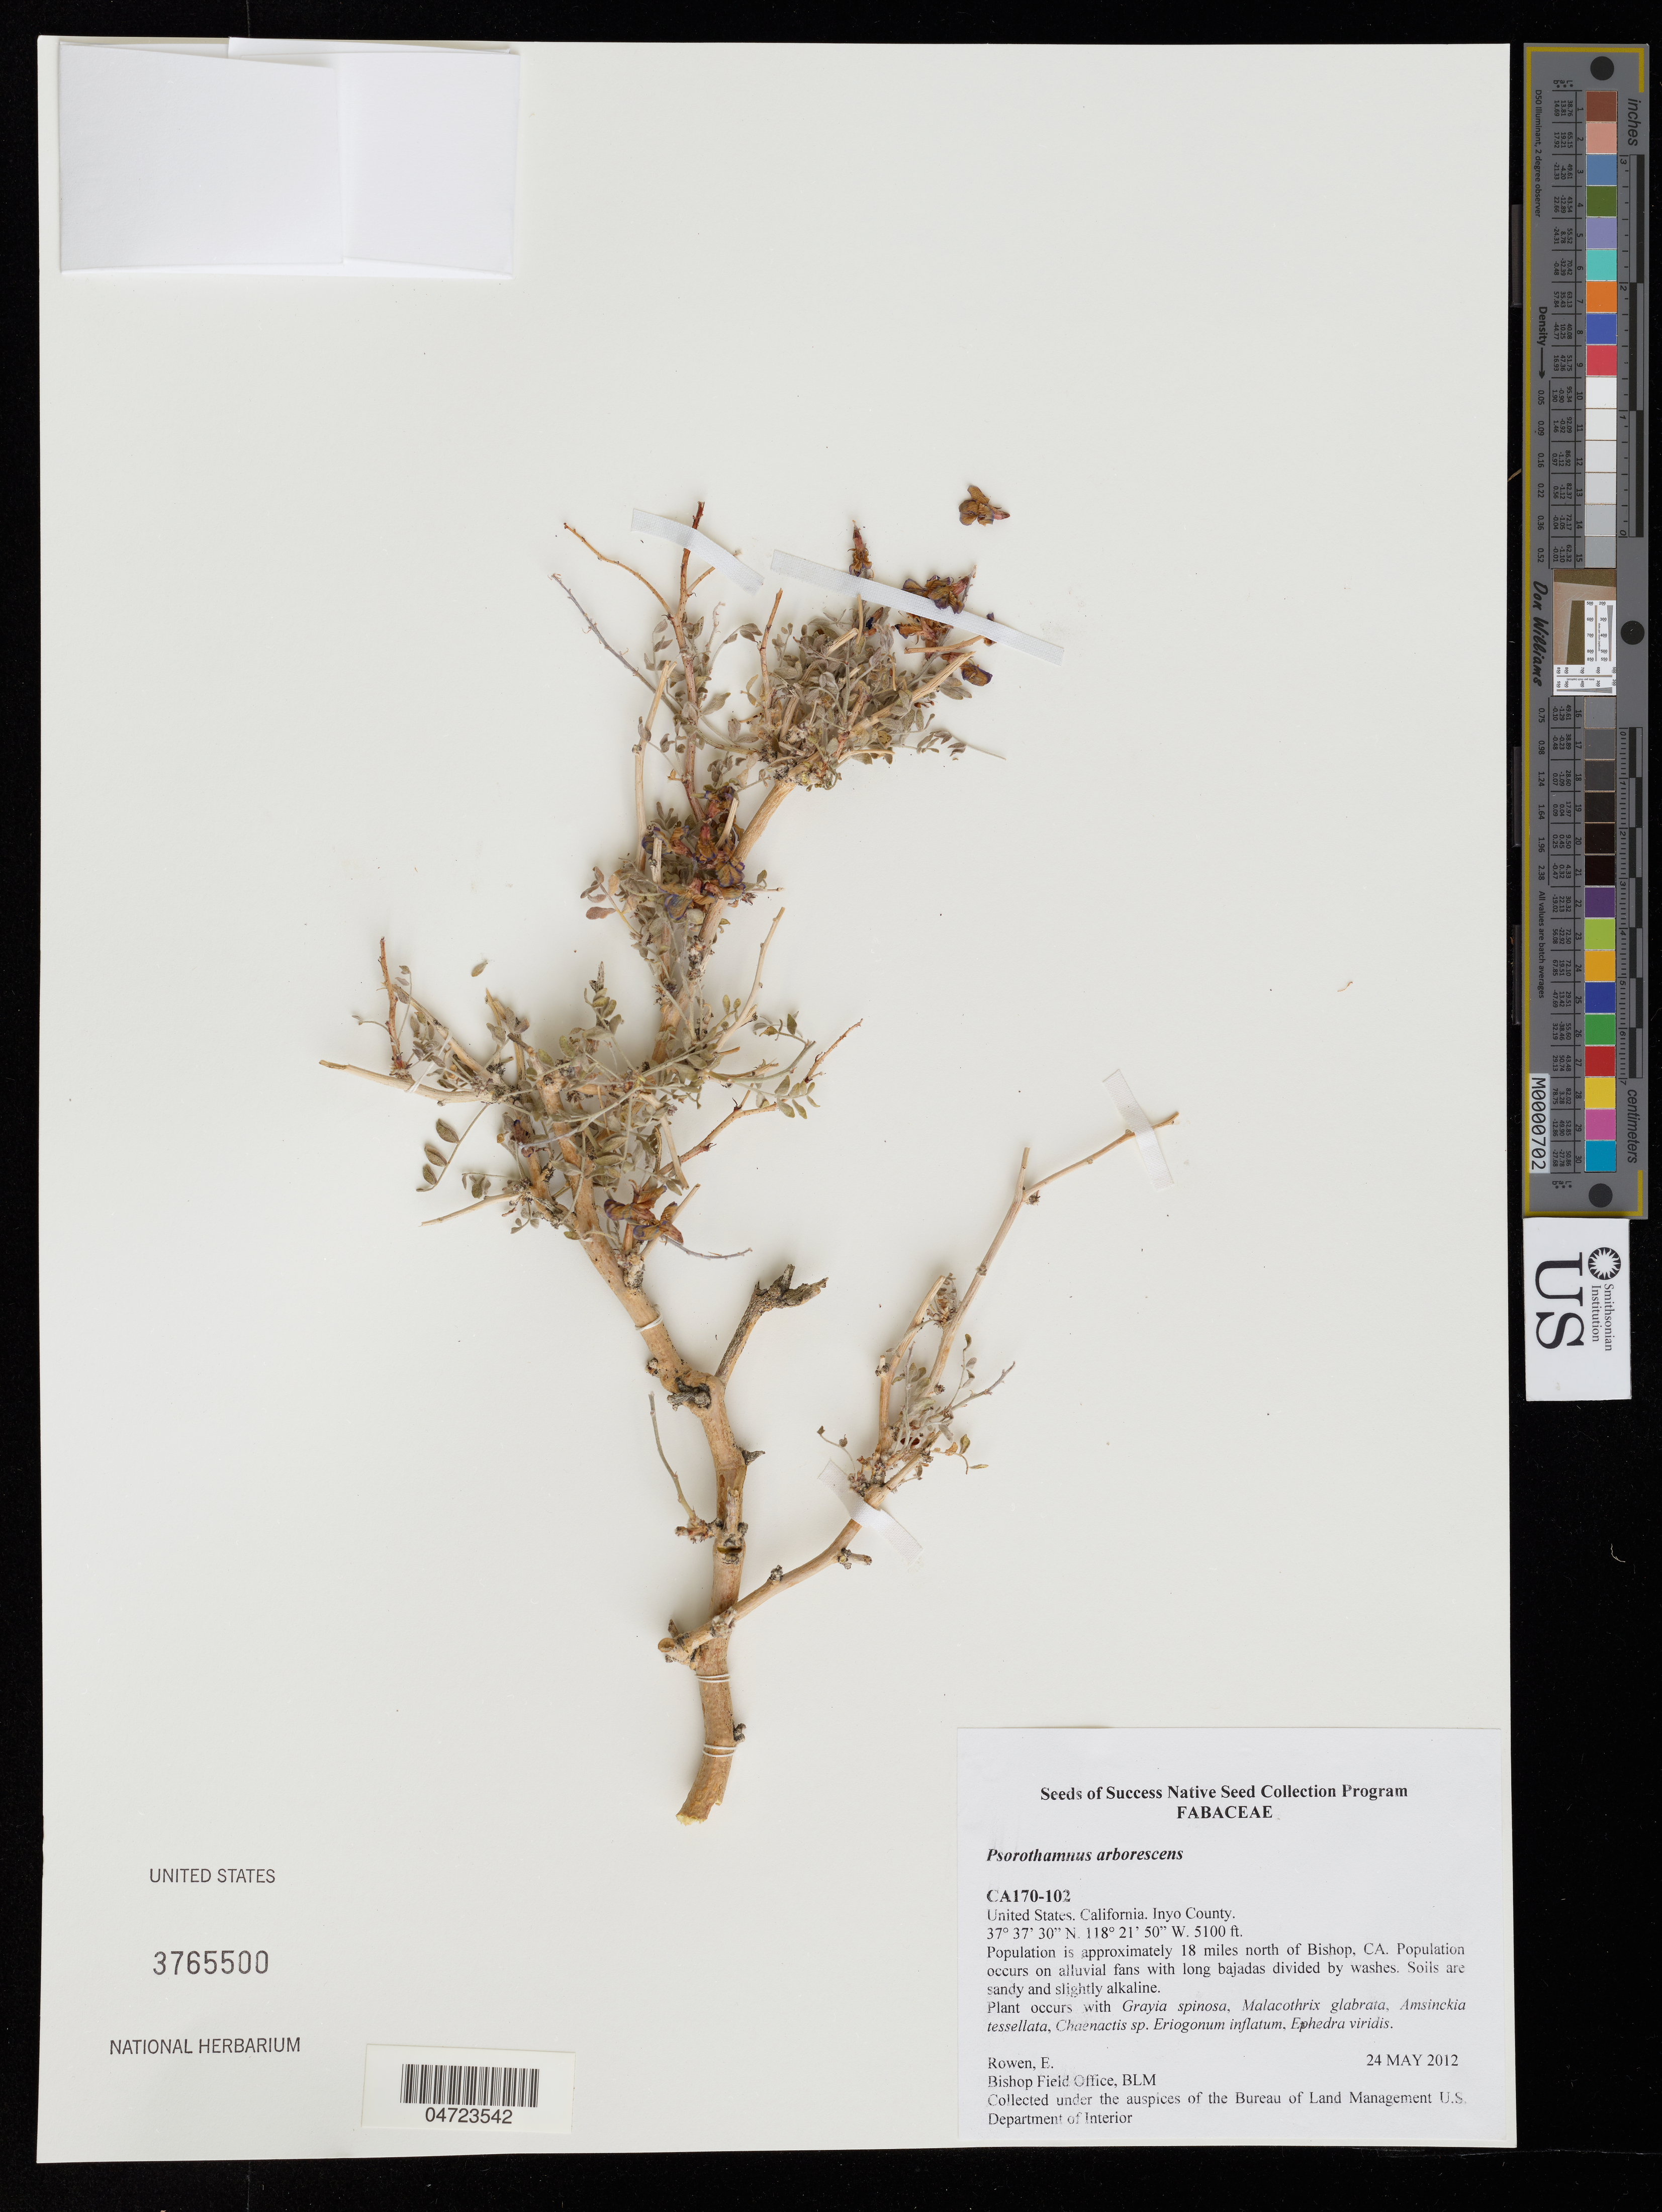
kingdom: Plantae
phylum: Tracheophyta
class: Magnoliopsida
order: Fabales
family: Fabaceae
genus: Psorothamnus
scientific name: Psorothamnus arborescens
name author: (Torr. ex A. Gray) Barneby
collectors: E. Rowen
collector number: CA170-102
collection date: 2012-05-24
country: United States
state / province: California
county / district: Inyo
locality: Inyo County. Population is approximately 18 miles north of Bishop, CA.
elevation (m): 1554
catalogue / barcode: US 3765500